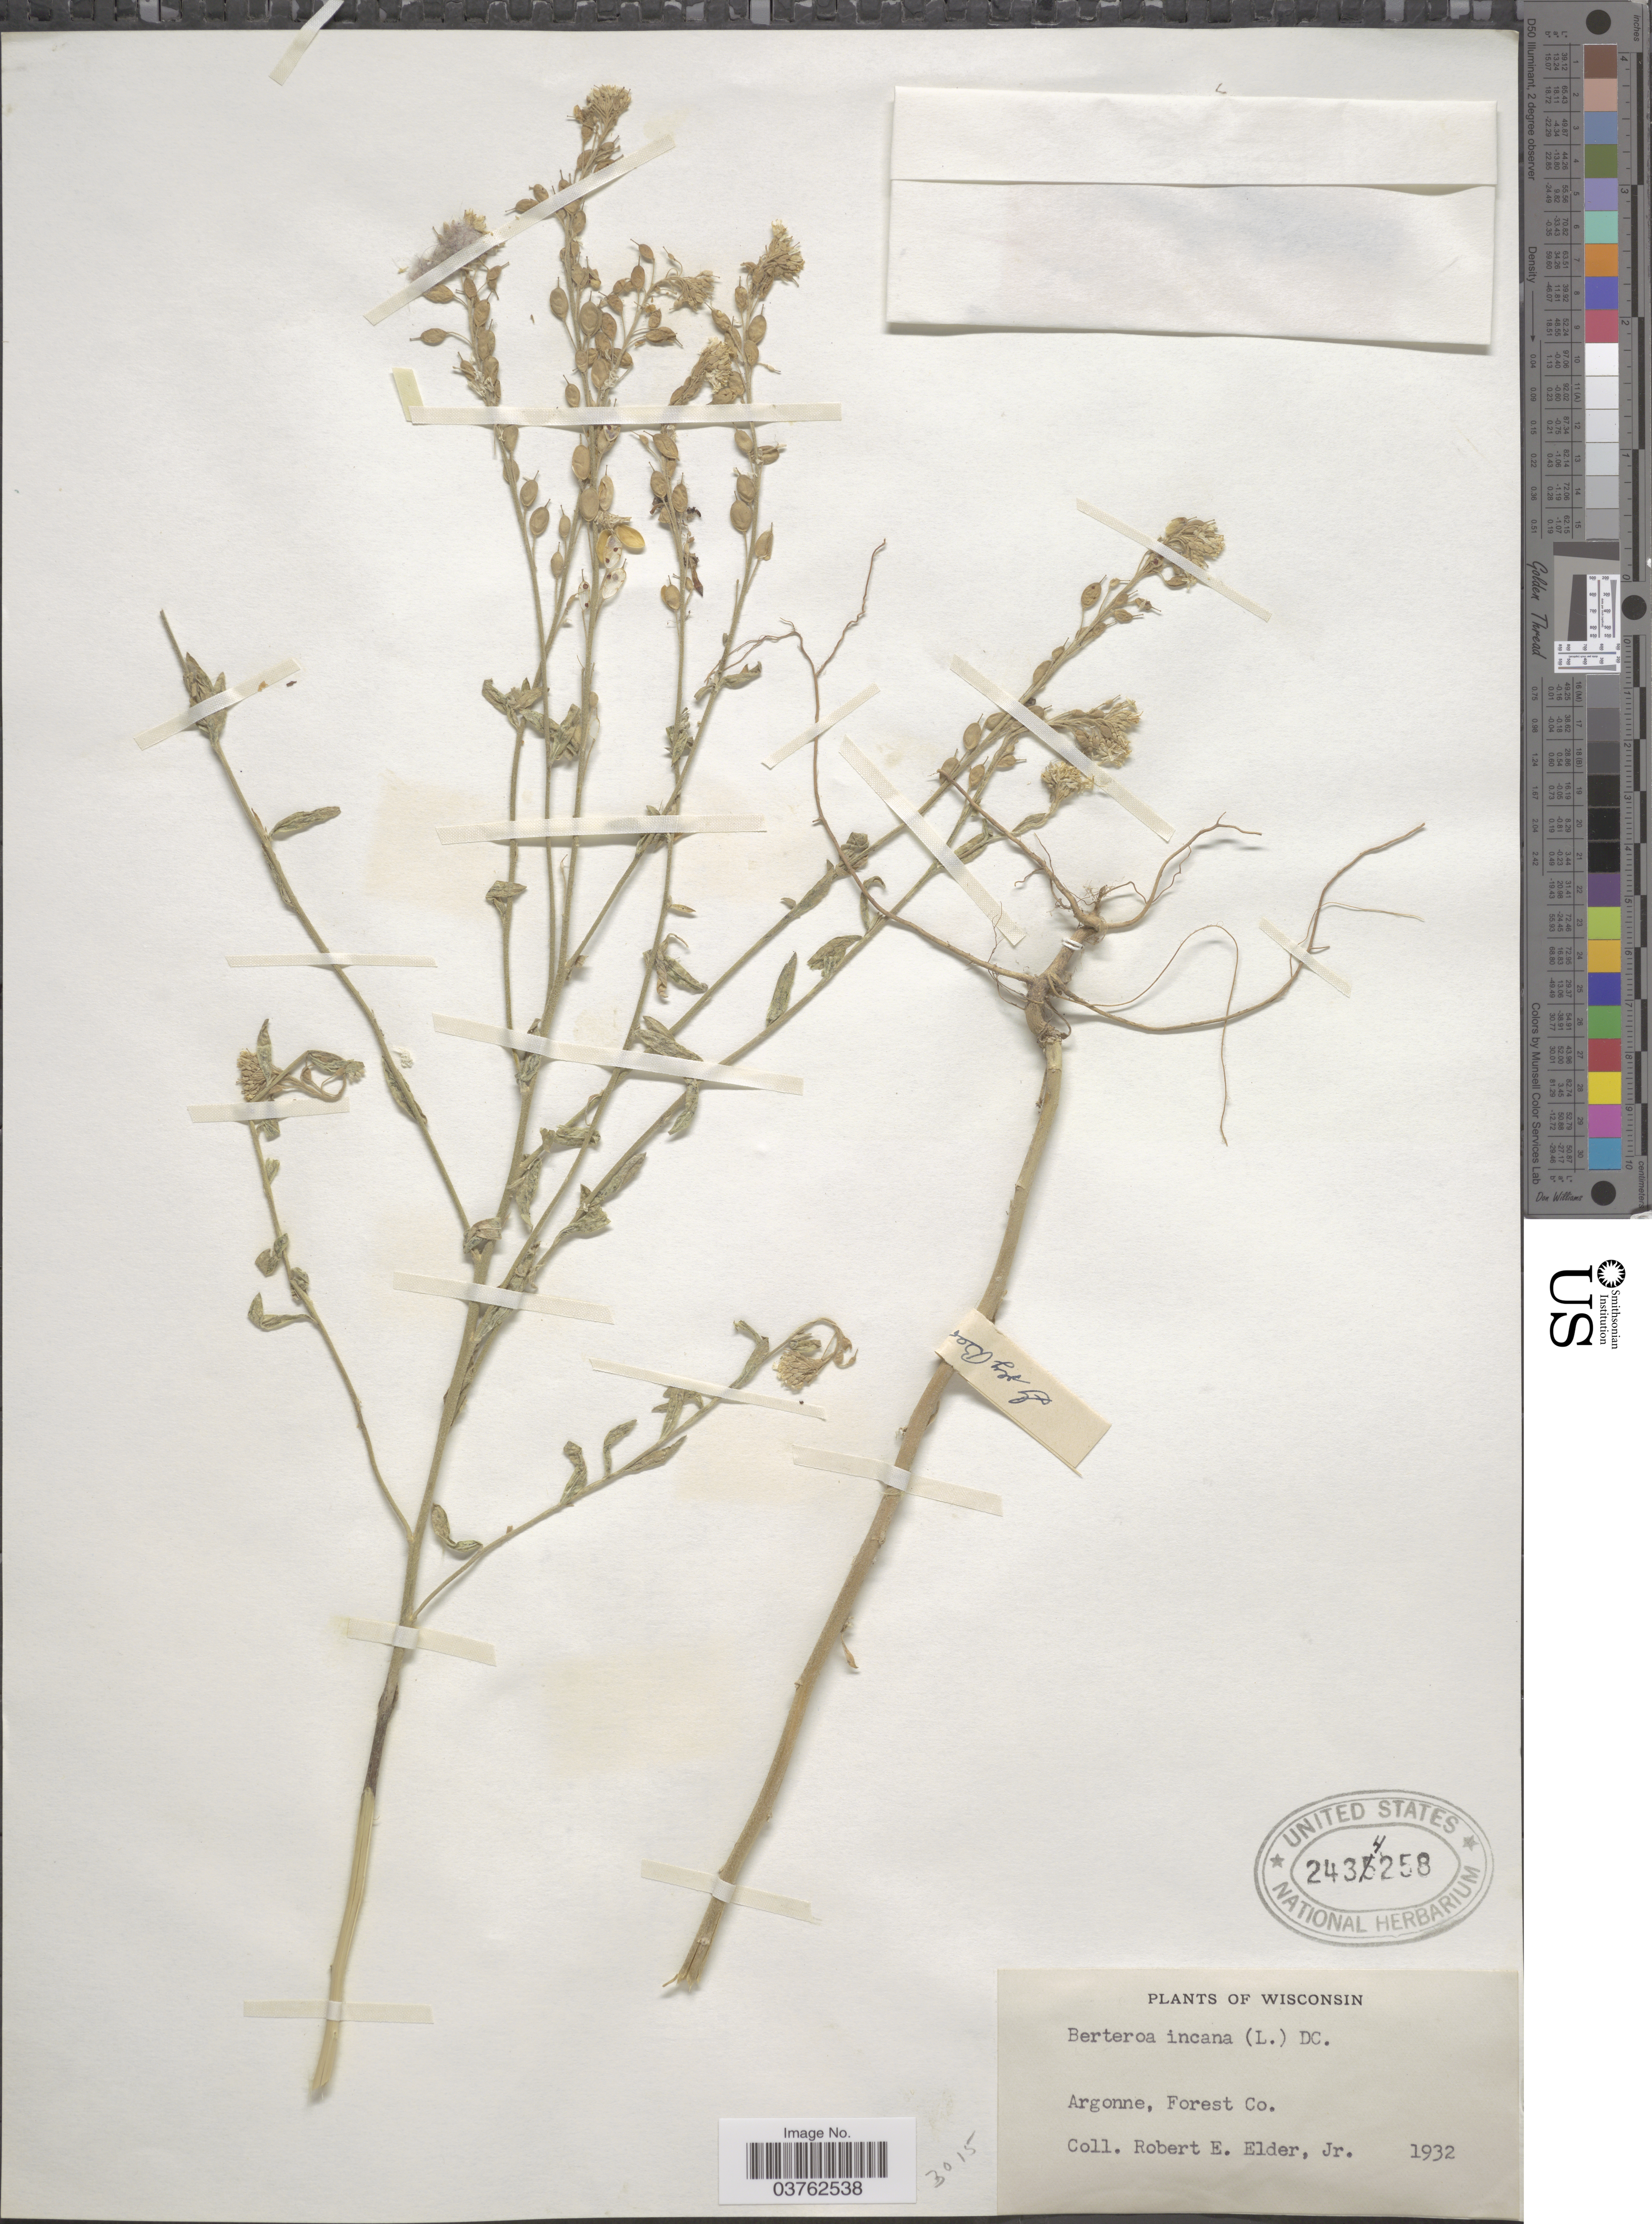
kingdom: Plantae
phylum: Tracheophyta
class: Magnoliopsida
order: Brassicales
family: Brassicaceae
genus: Berteroa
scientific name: Berteroa incana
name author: (L.) DC.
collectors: R. E. Elder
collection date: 1932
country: United States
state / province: Wisconsin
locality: Argonne, Forest Co.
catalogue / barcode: US 2434258